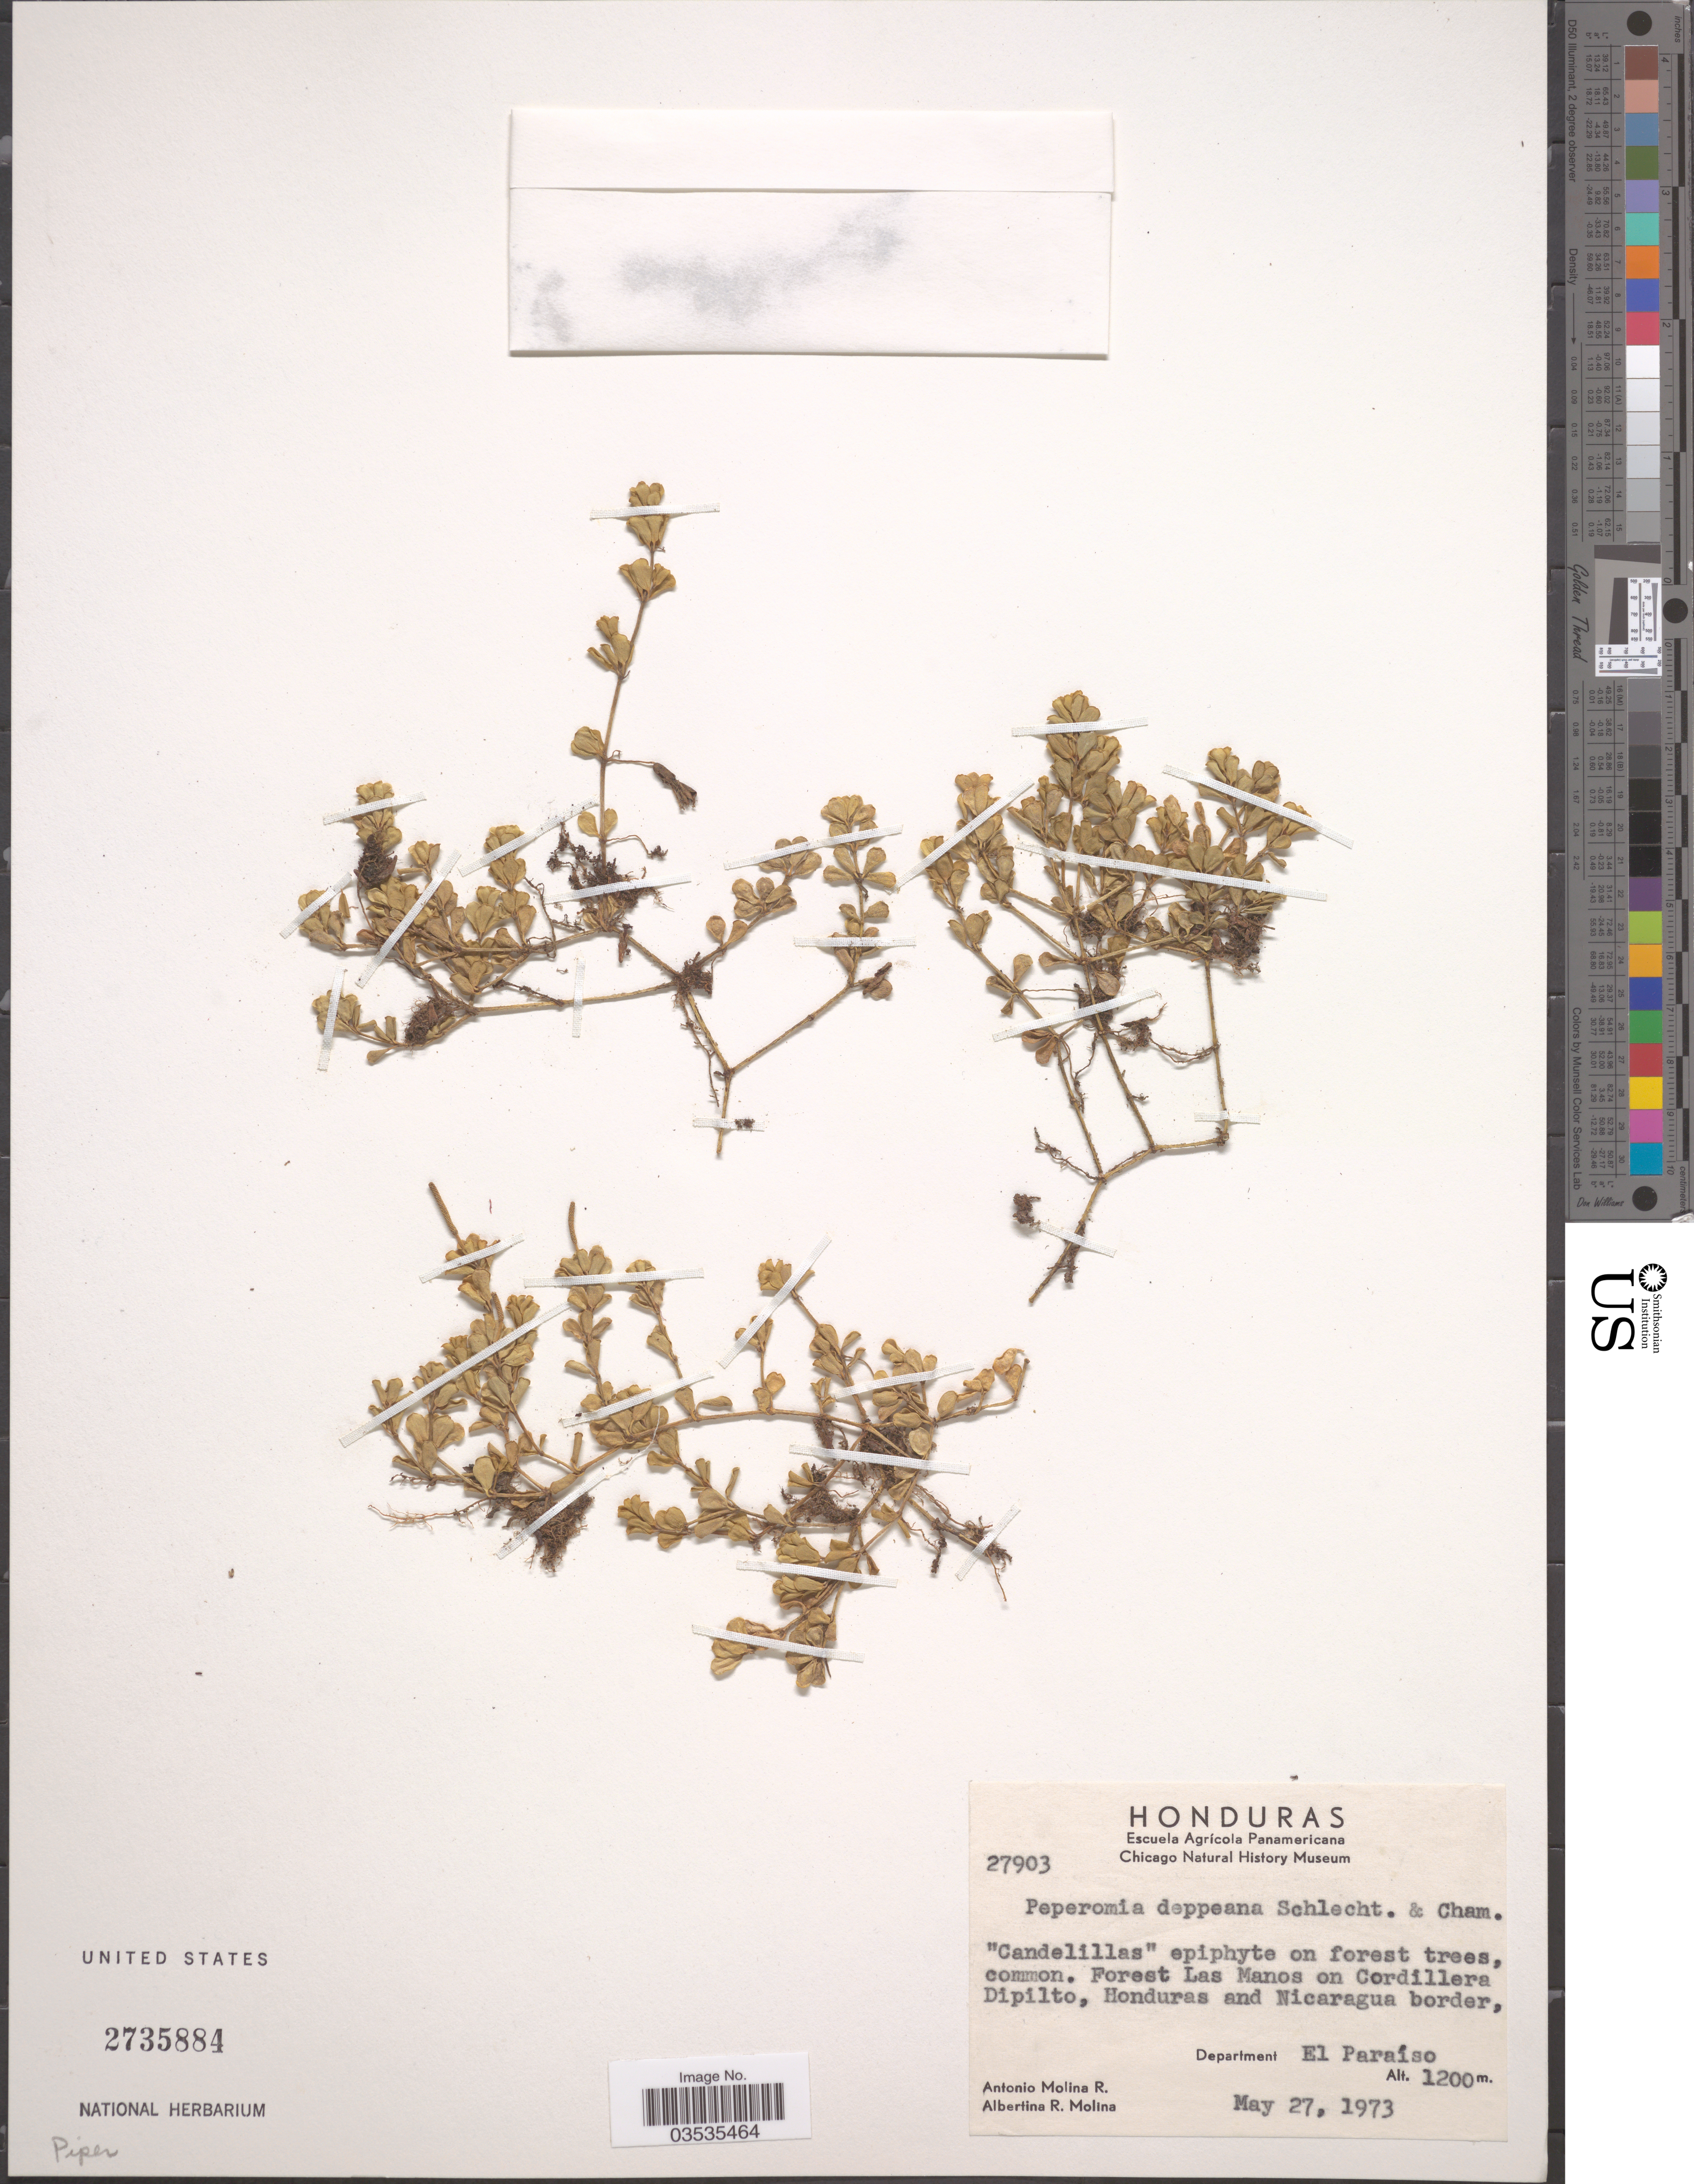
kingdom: Plantae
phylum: Tracheophyta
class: Magnoliopsida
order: Piperales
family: Piperaceae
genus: Peperomia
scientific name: Peperomia deppeana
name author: Schltdl. & Cham.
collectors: A. Molina R. & A. R. Molina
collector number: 27903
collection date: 1973-05-27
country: Honduras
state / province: El Paraiso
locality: Forest Las Manos on Cordillera Dipilto, Honduras and Nicaragua border, Department El Paraíso.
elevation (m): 1200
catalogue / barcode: US 2735884